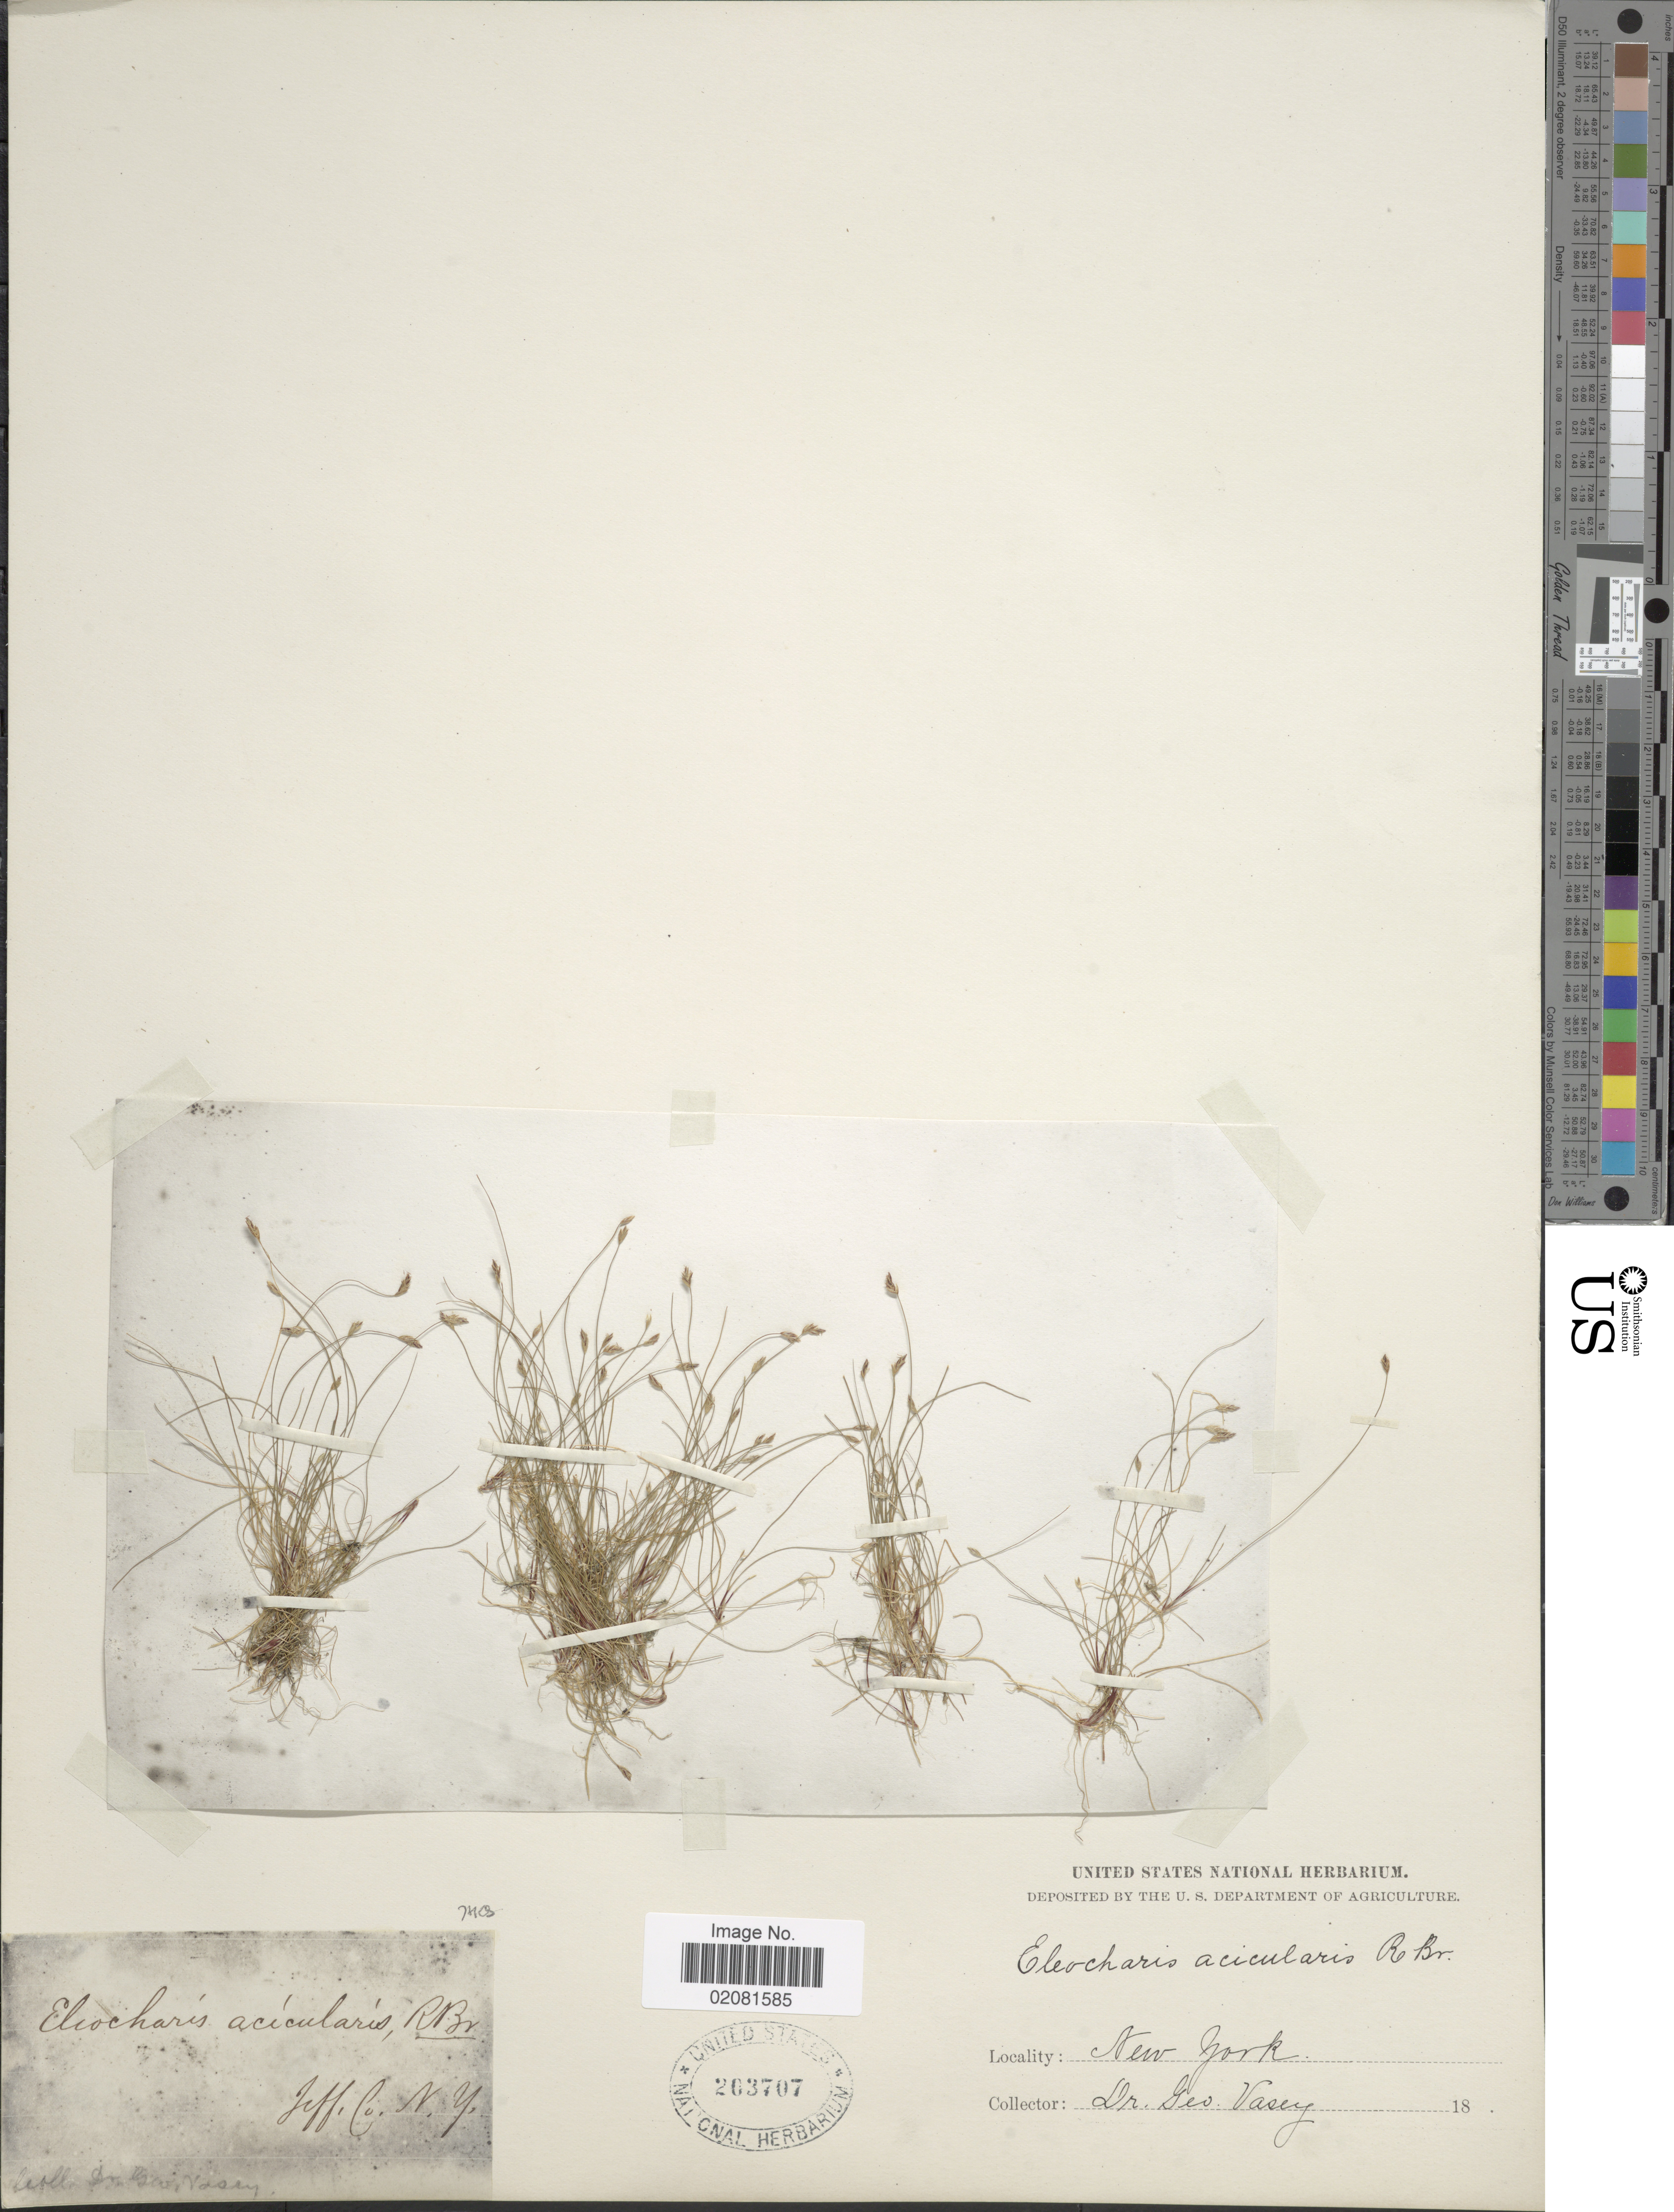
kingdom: Plantae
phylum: Tracheophyta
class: Liliopsida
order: Poales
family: Cyperaceae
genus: Eleocharis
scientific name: Eleocharis acicularis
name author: (L.) Roem. & Schult.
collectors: G. Vasey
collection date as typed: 18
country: United States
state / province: New York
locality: Jeff Co.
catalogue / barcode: US 203707